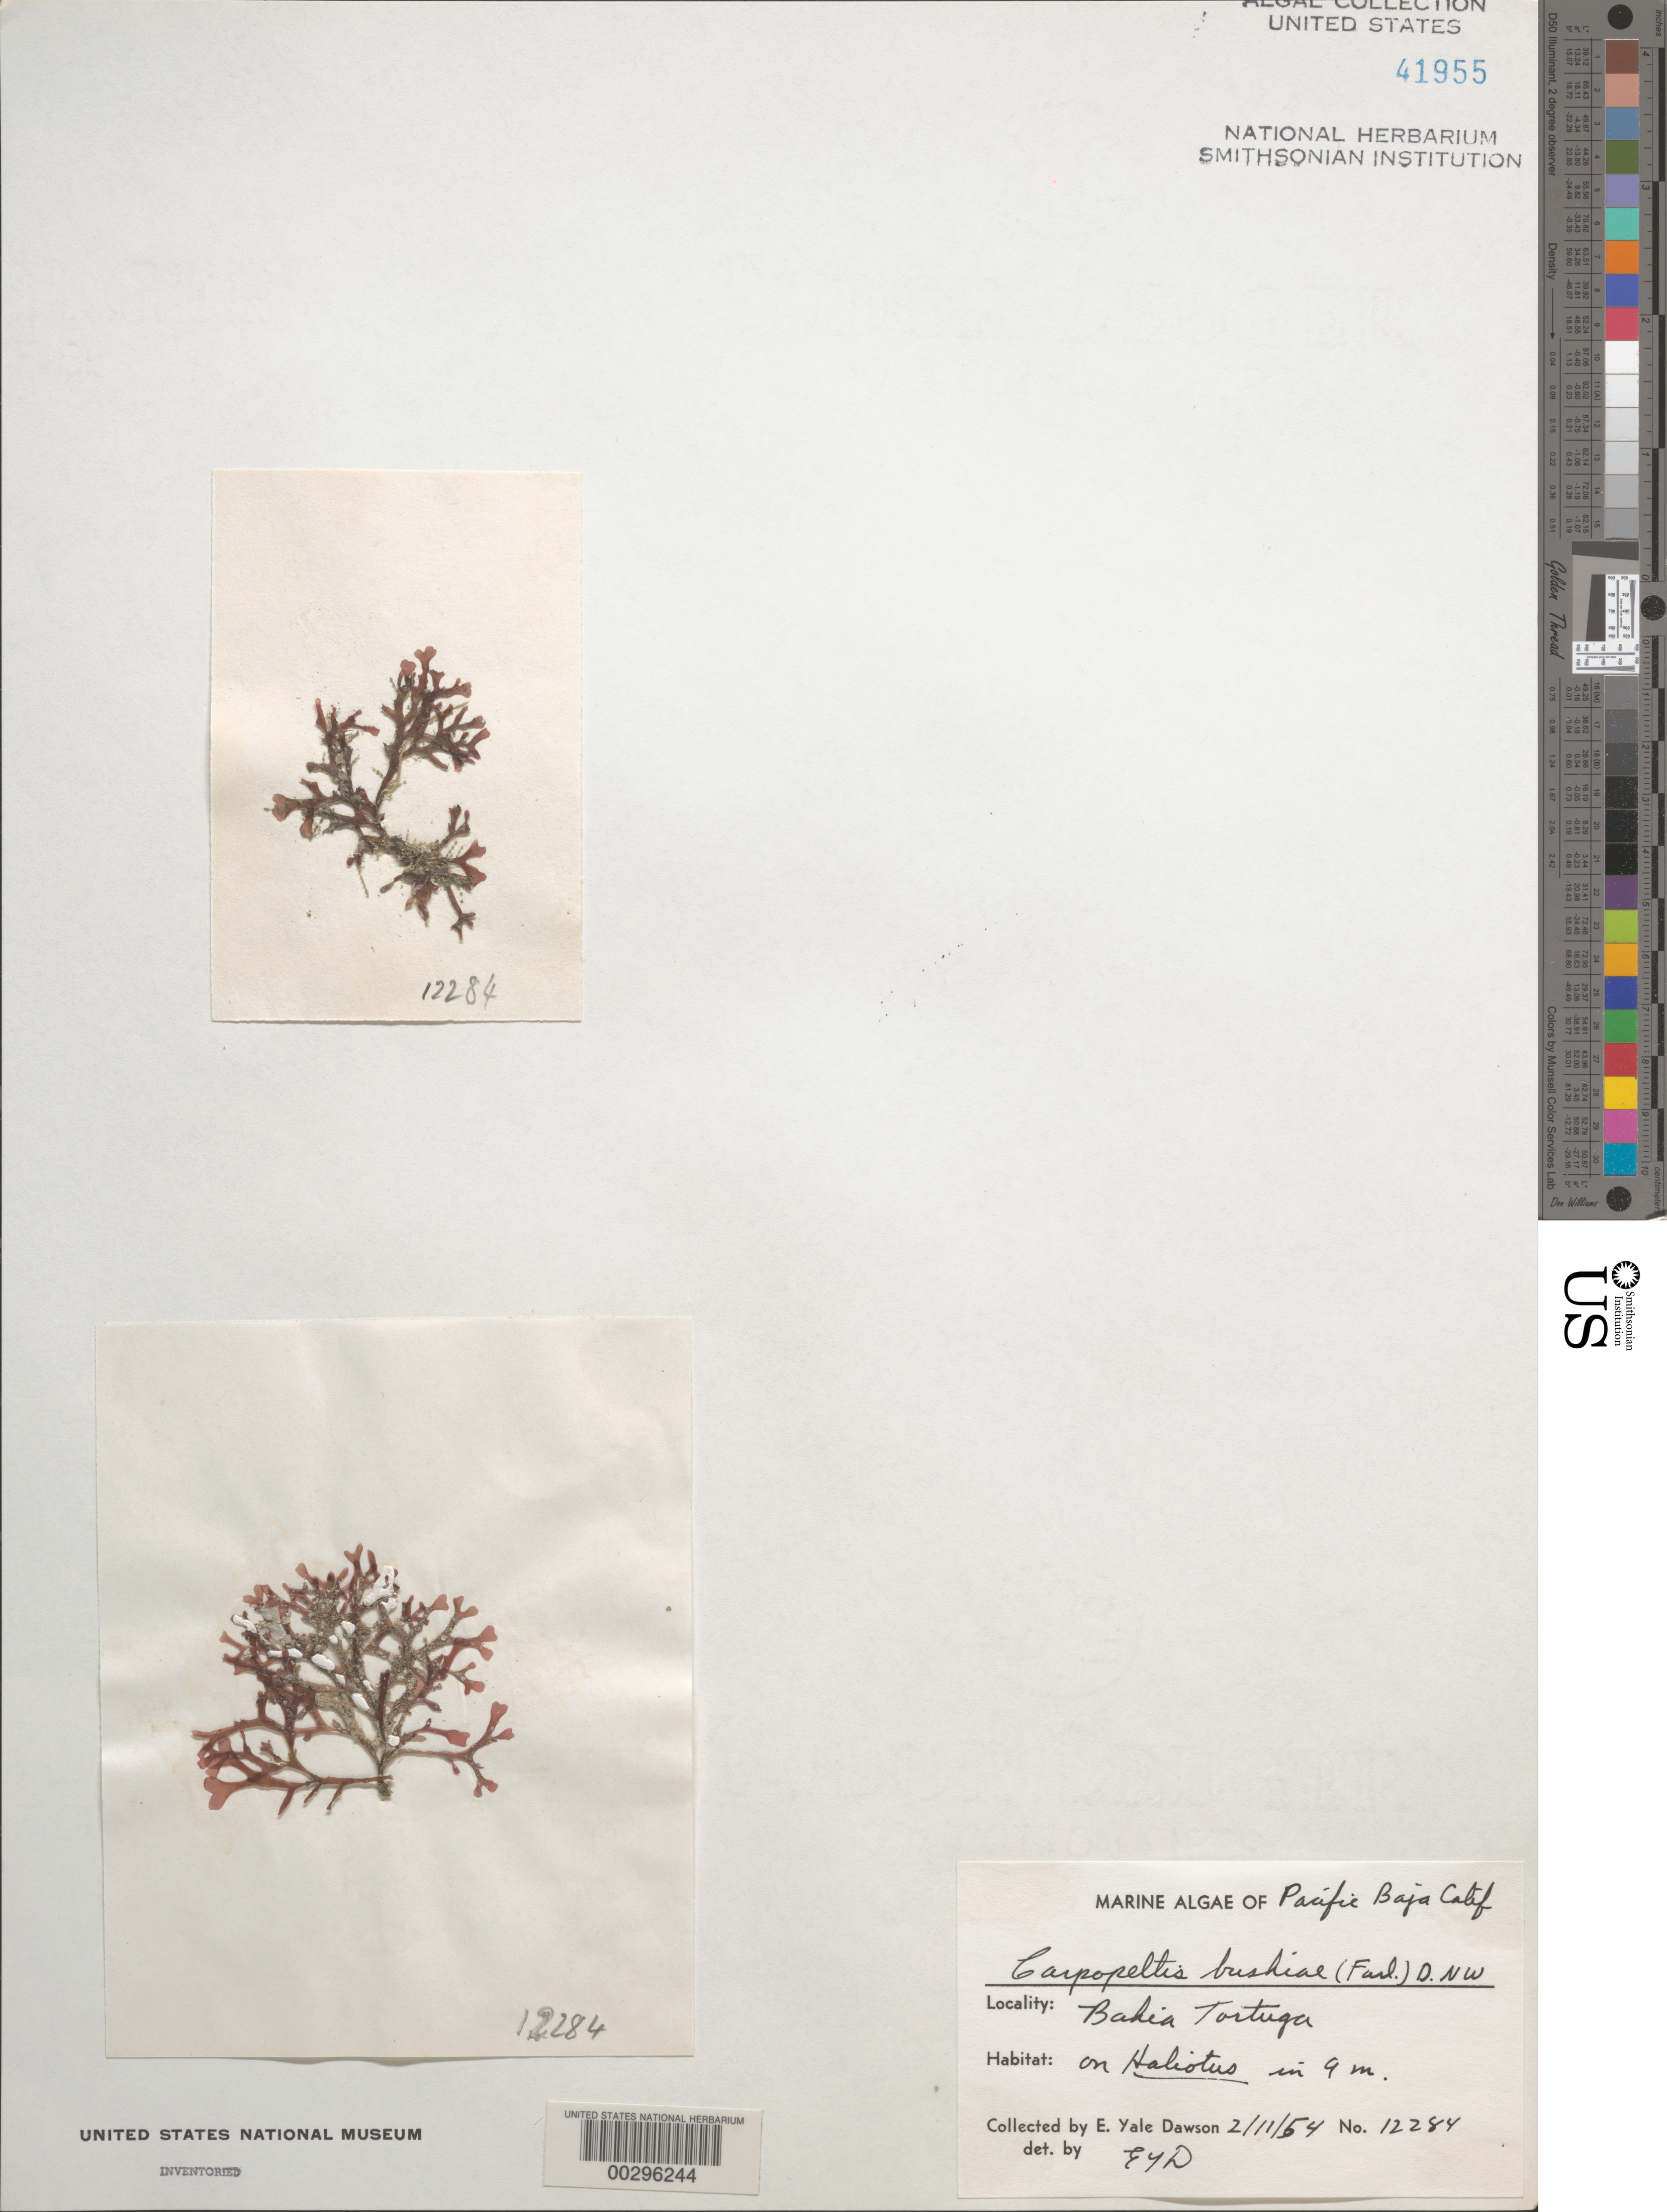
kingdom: Plantae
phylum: Rhodophyta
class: Florideophyceae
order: Halymeniales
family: Halymeniaceae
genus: Carpopeltis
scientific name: Carpopeltis bushiae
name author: (Farl.) Kylin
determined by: Dawson, E. Y.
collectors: E. Y. Dawson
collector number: EYD 12284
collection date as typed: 11 Feb 1954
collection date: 1954-02-11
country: Mexico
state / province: Baja California Sur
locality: Bahia Tortuga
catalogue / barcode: US 41955